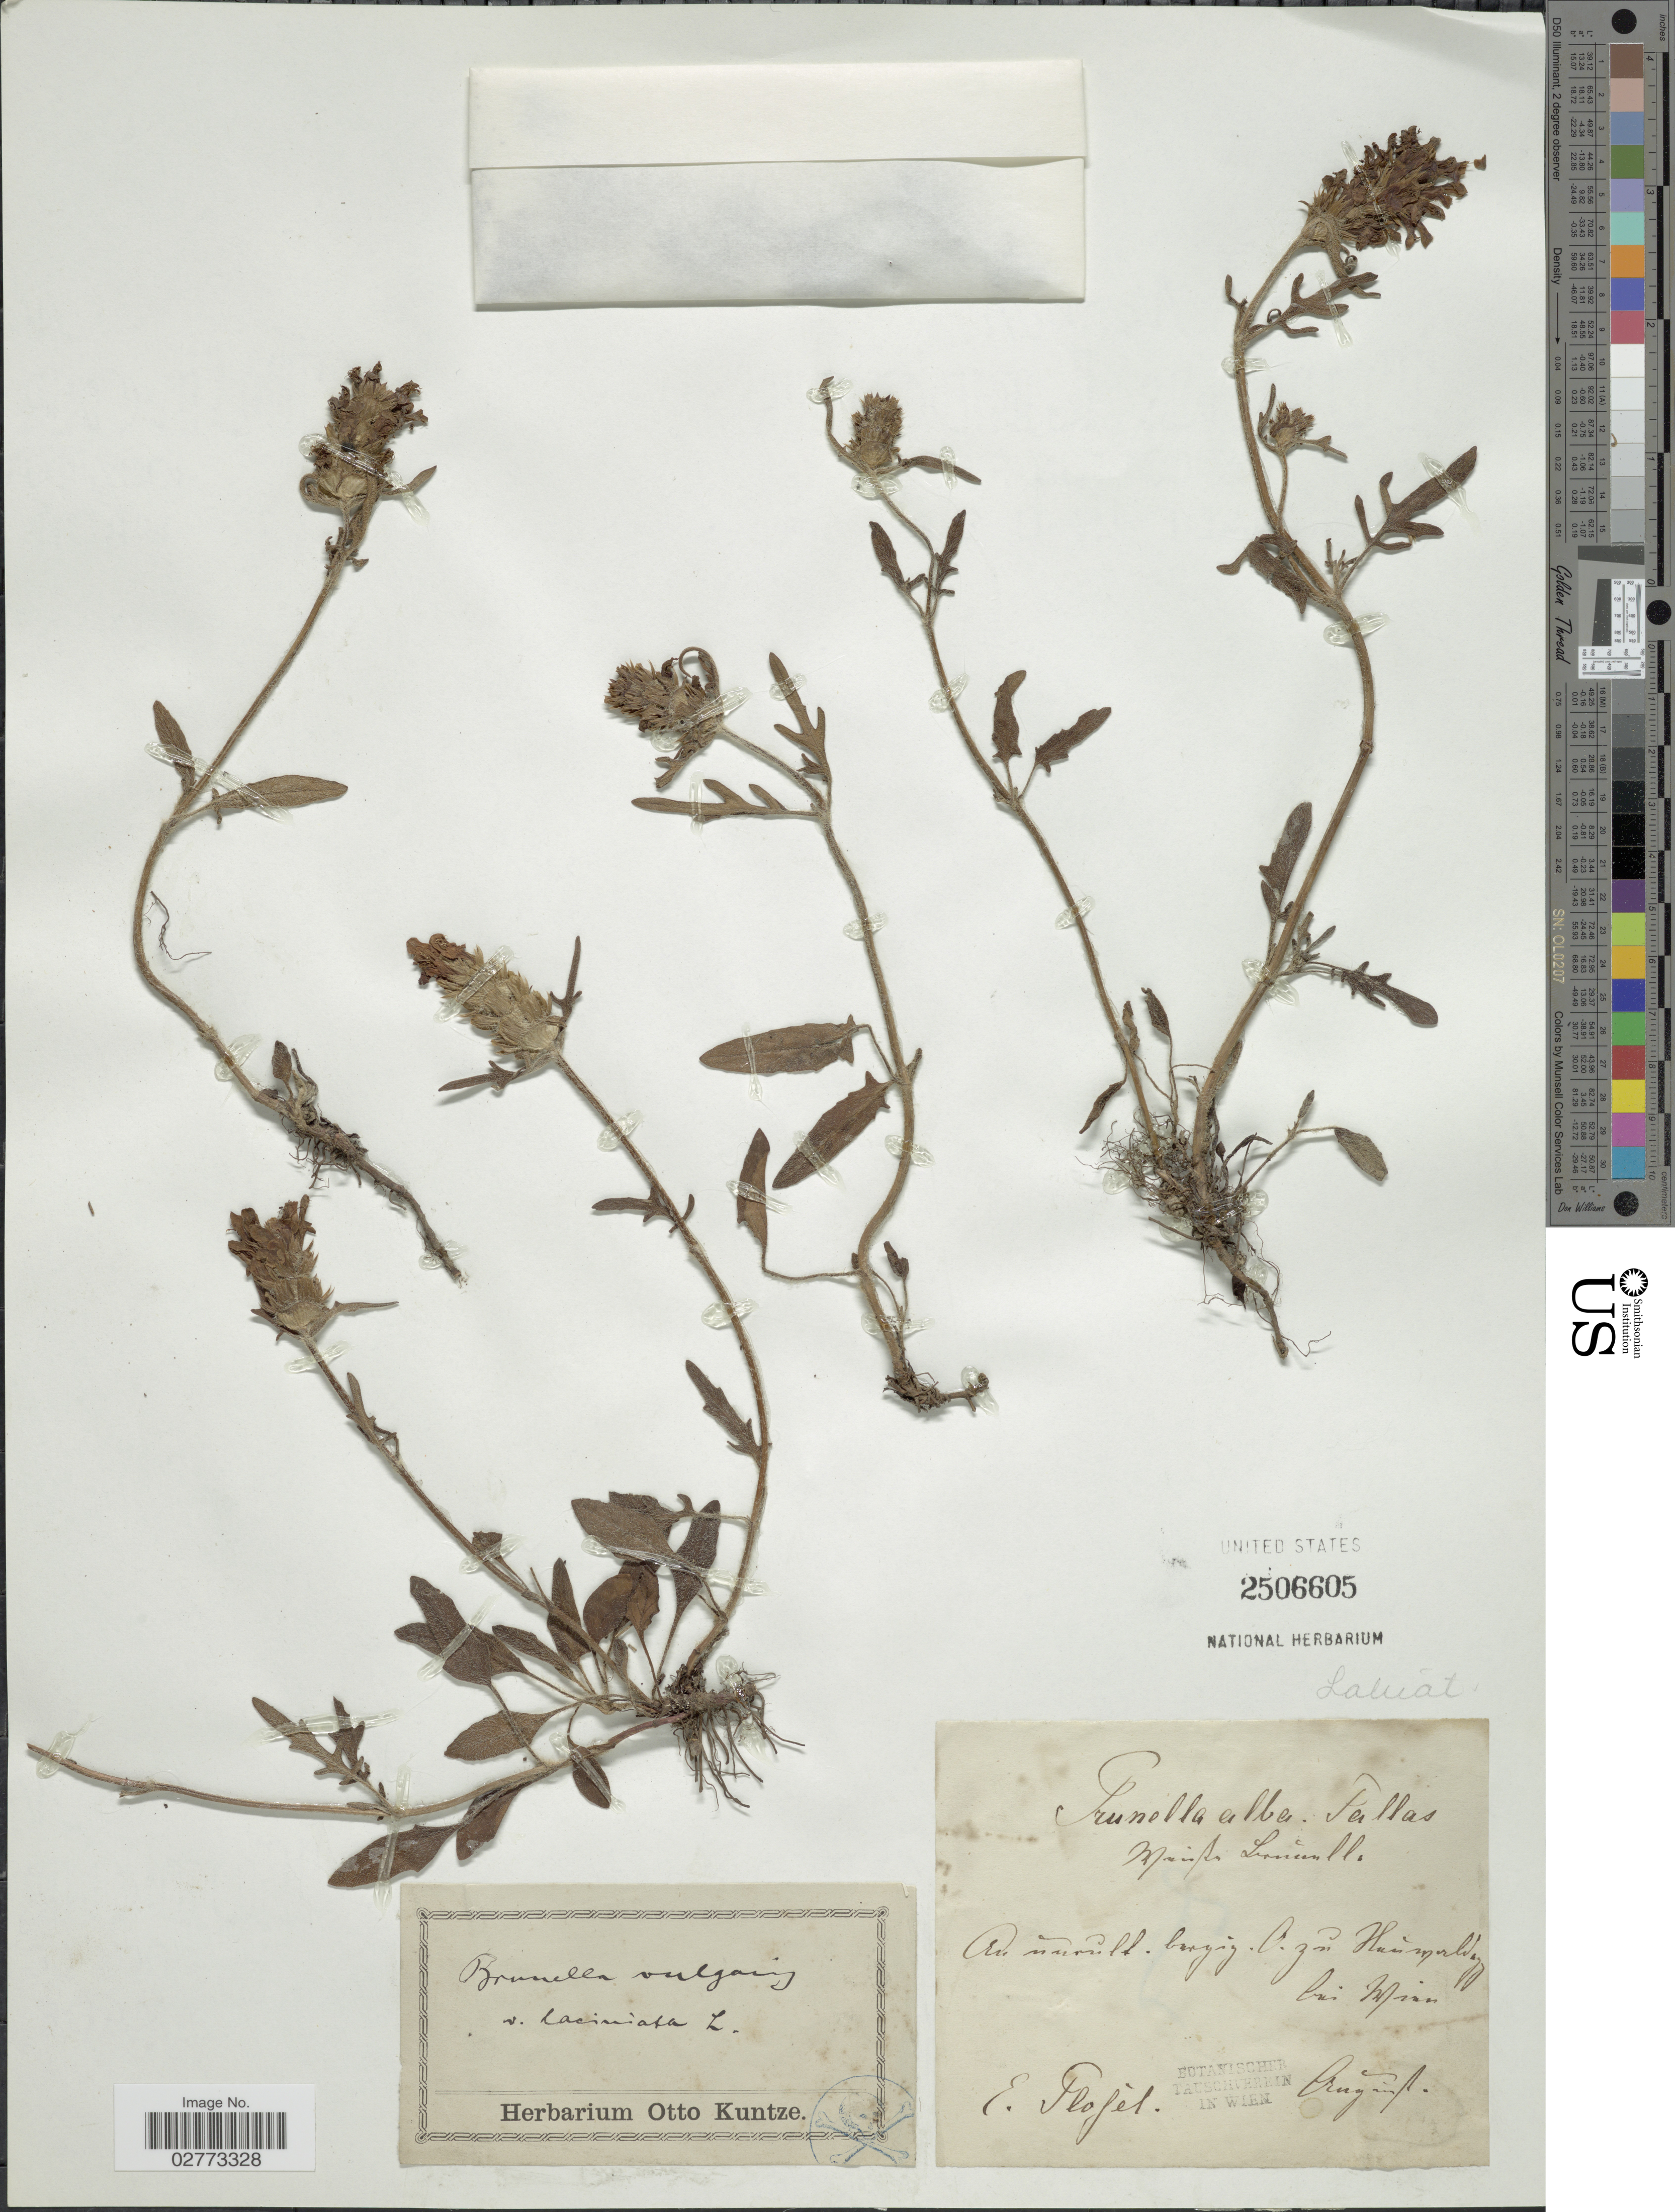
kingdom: Plantae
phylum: Tracheophyta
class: Magnoliopsida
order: Lamiales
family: Lamiaceae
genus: Prunella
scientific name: Prunella laciniata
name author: (L.) L.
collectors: E. Plofel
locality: An mamouth. bargig. O. zn Huimuldagg bei Mfian. [interpreted]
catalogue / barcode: US 2506605